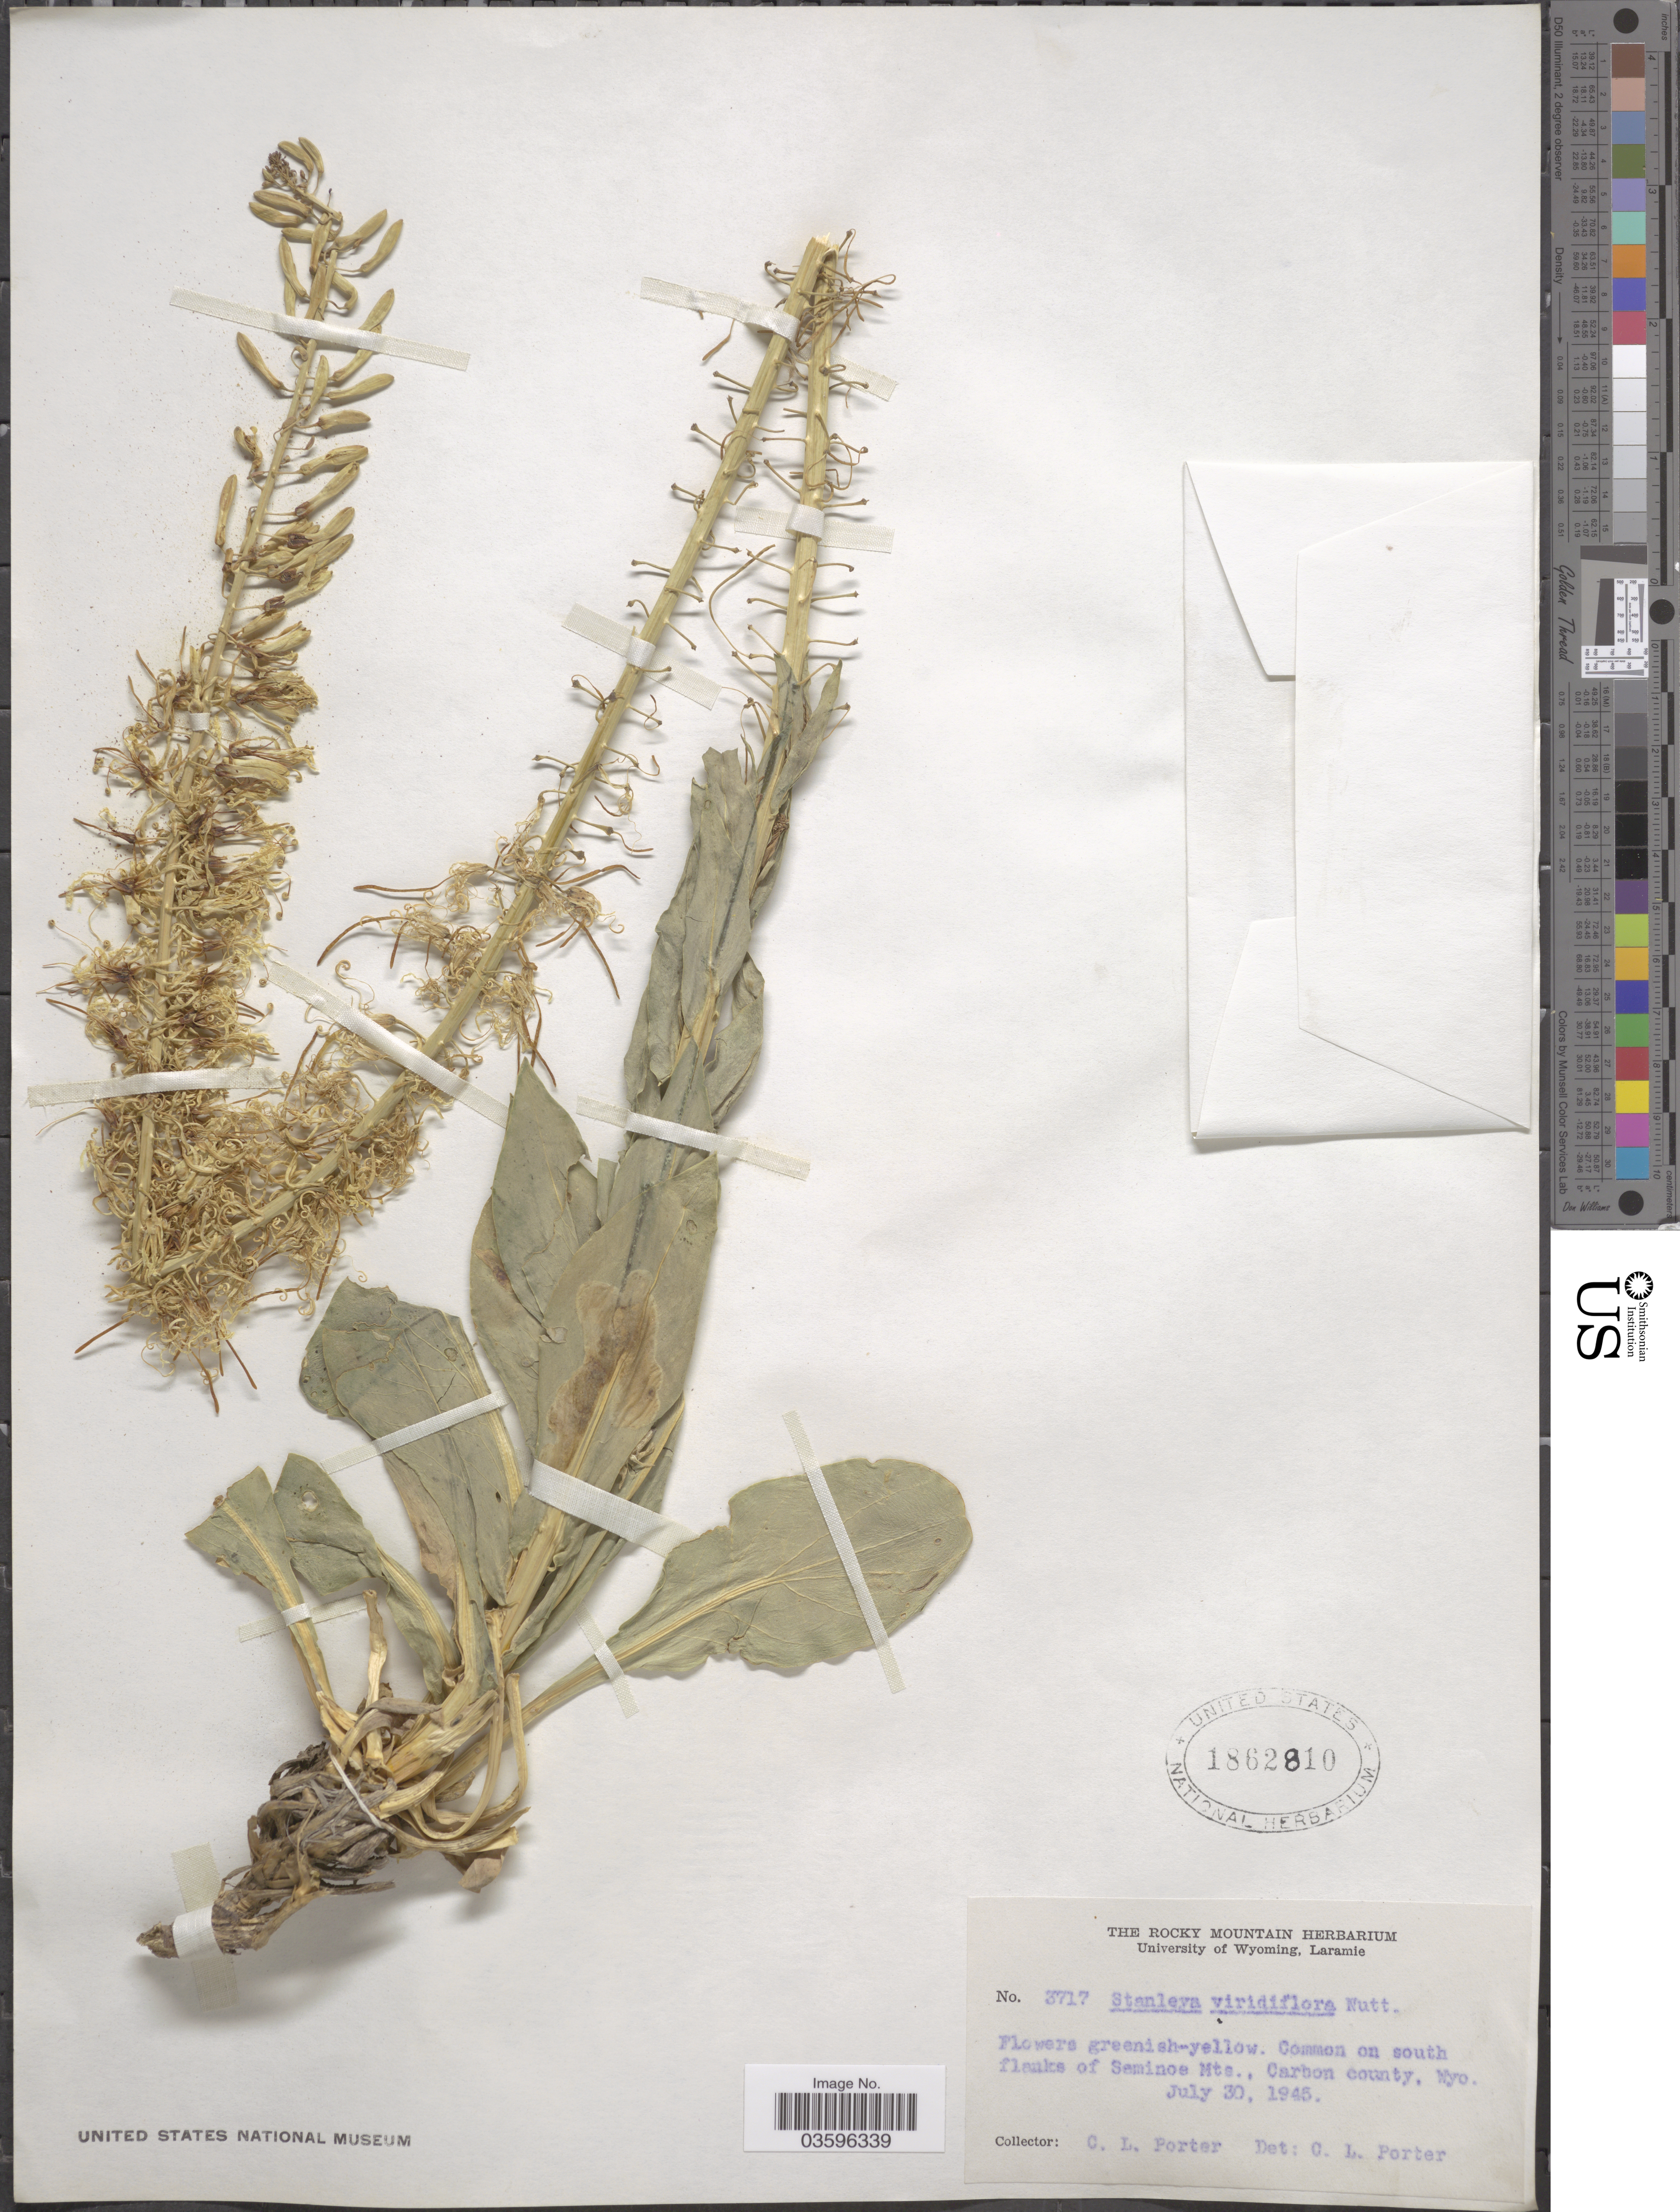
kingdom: Plantae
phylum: Tracheophyta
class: Magnoliopsida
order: Brassicales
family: Brassicaceae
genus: Stanleya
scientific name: Stanleya viridiflora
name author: Nutt.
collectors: C. L. Porter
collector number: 3717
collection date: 1945-07-30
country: United States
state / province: Wyoming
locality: South flanks of Seminoe Mts., Carbon county.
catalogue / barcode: US 1862810